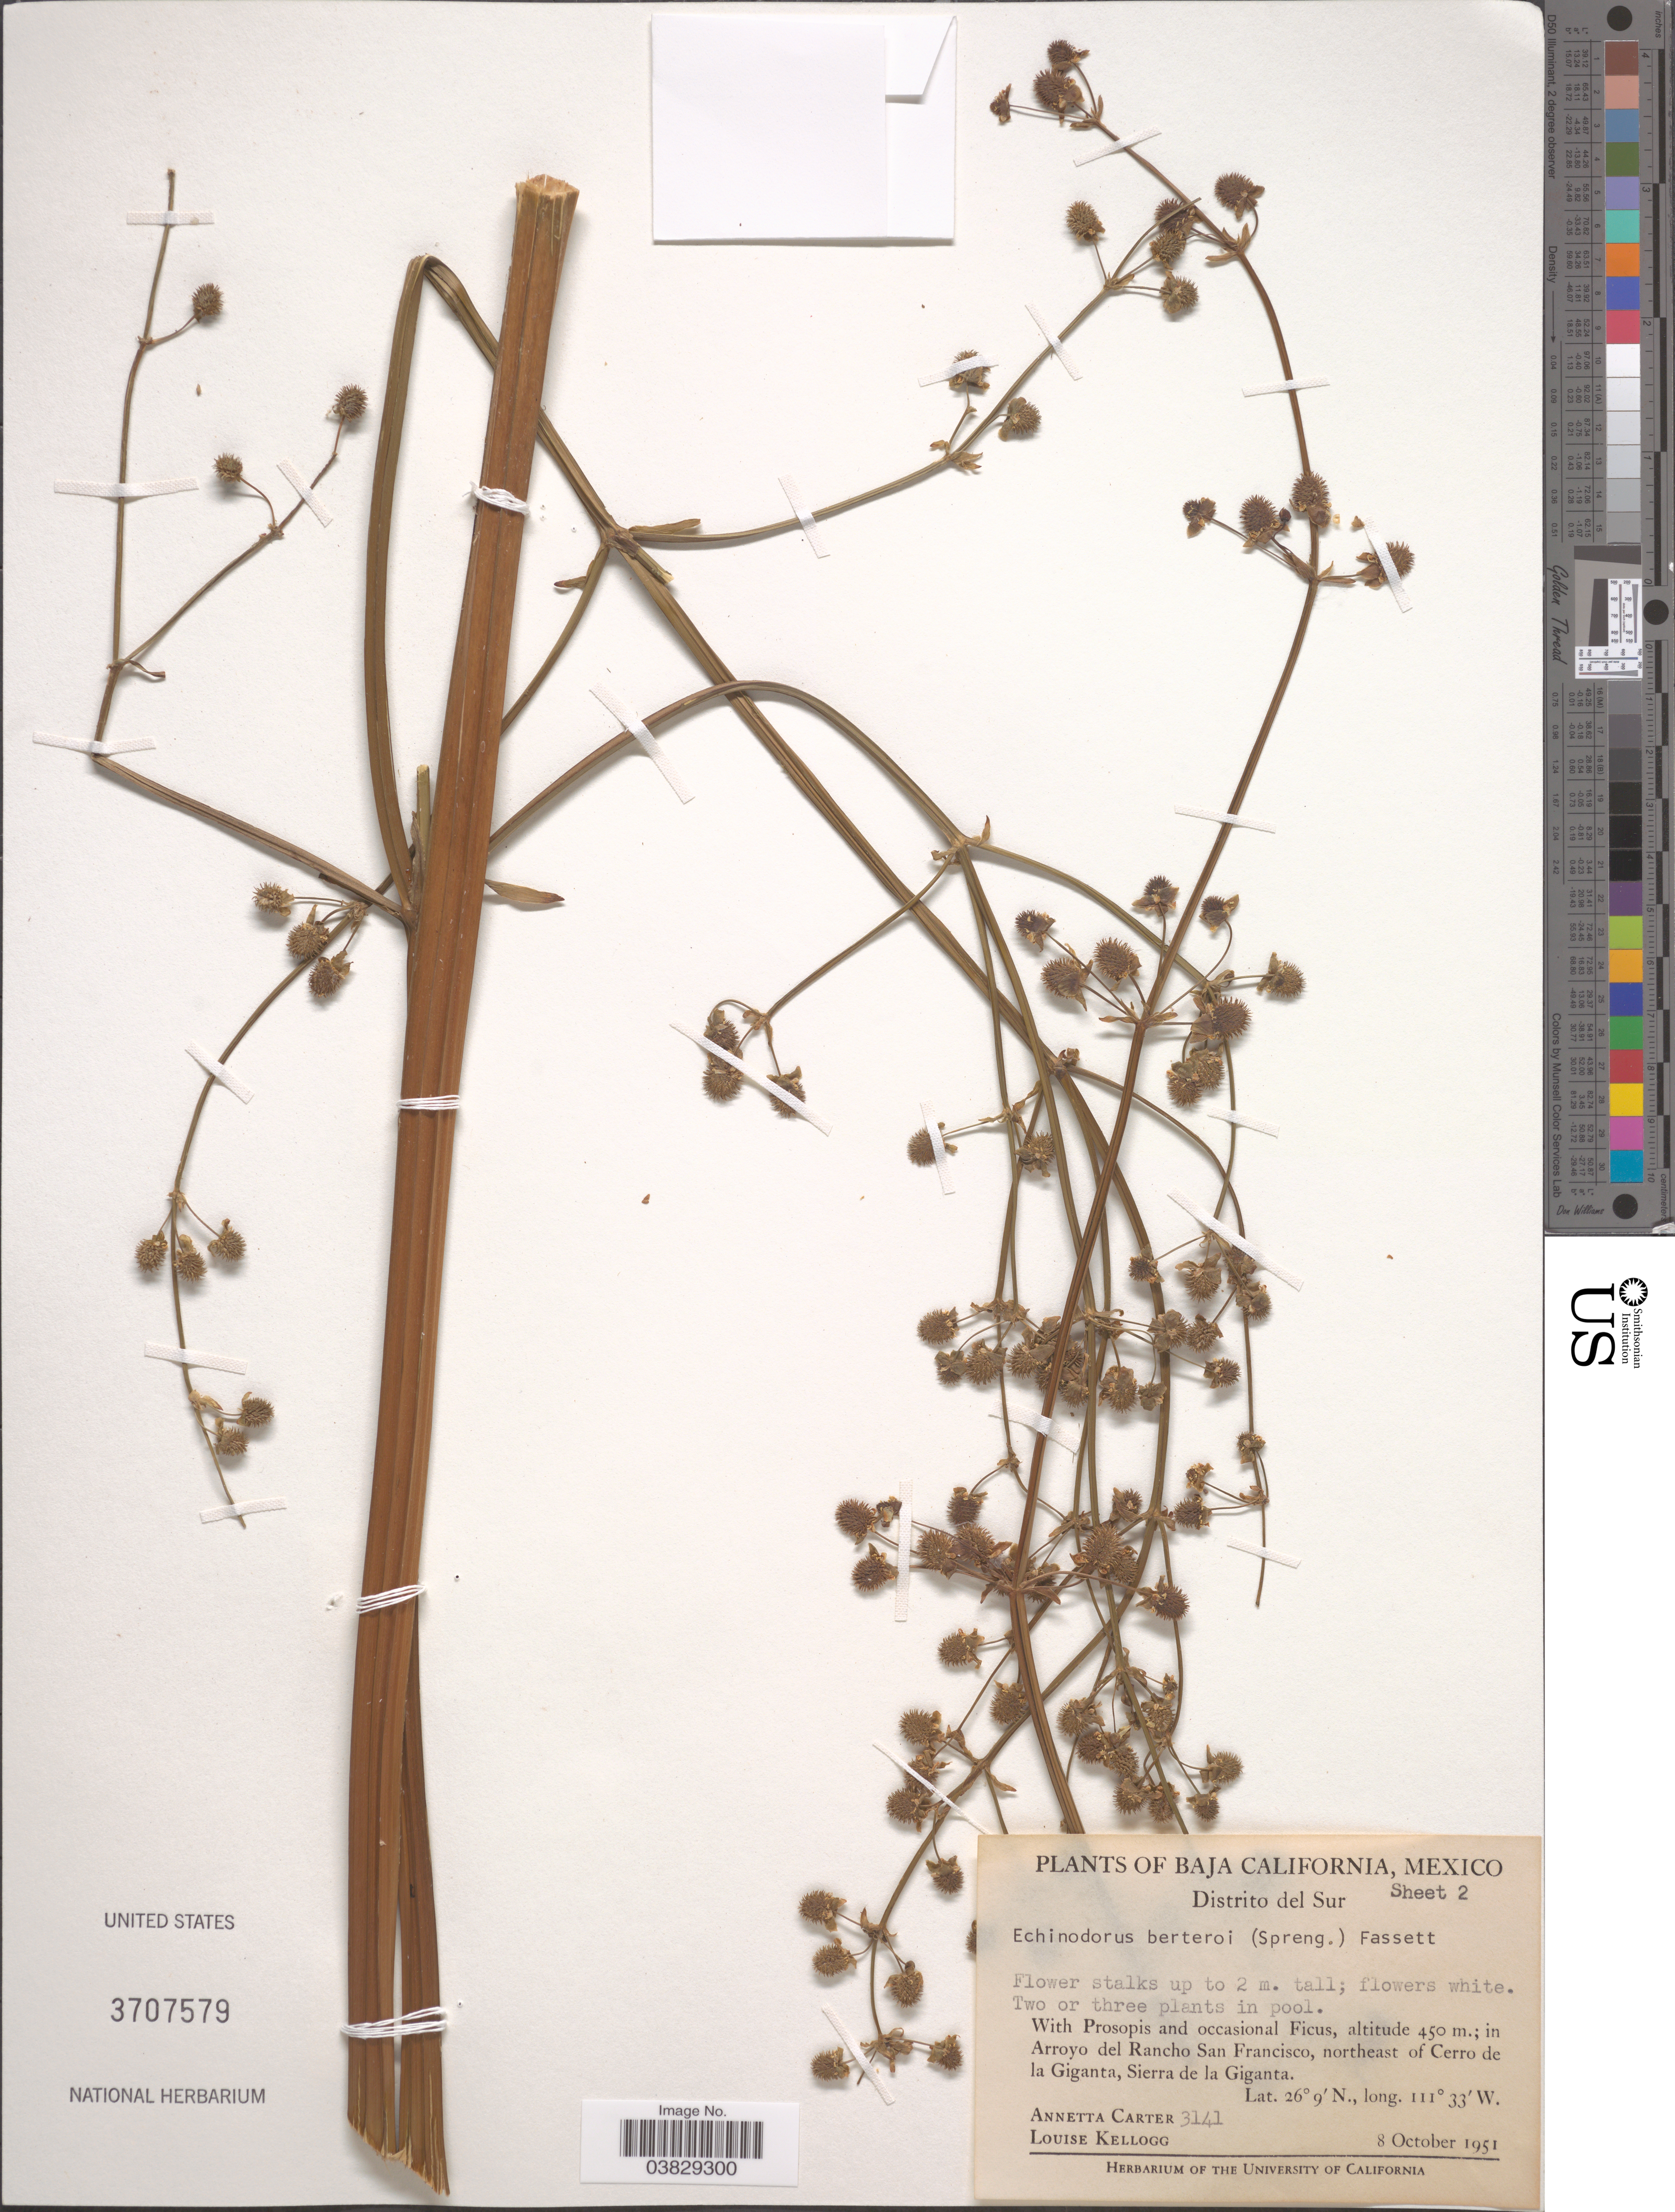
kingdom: Plantae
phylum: Tracheophyta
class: Liliopsida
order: Alismatales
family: Alismataceae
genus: Echinodorus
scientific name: Echinodorus berteroi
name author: (Spreng.) Fassett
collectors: A. Carter & L. Kellogg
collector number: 3141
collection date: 1951-10-08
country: Mexico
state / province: Baja California Sur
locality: In Arroyo del Rancho San Francisco, northeast of Cerro de la Giganta, Sierra de la Giganta.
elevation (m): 450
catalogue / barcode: US 3707579